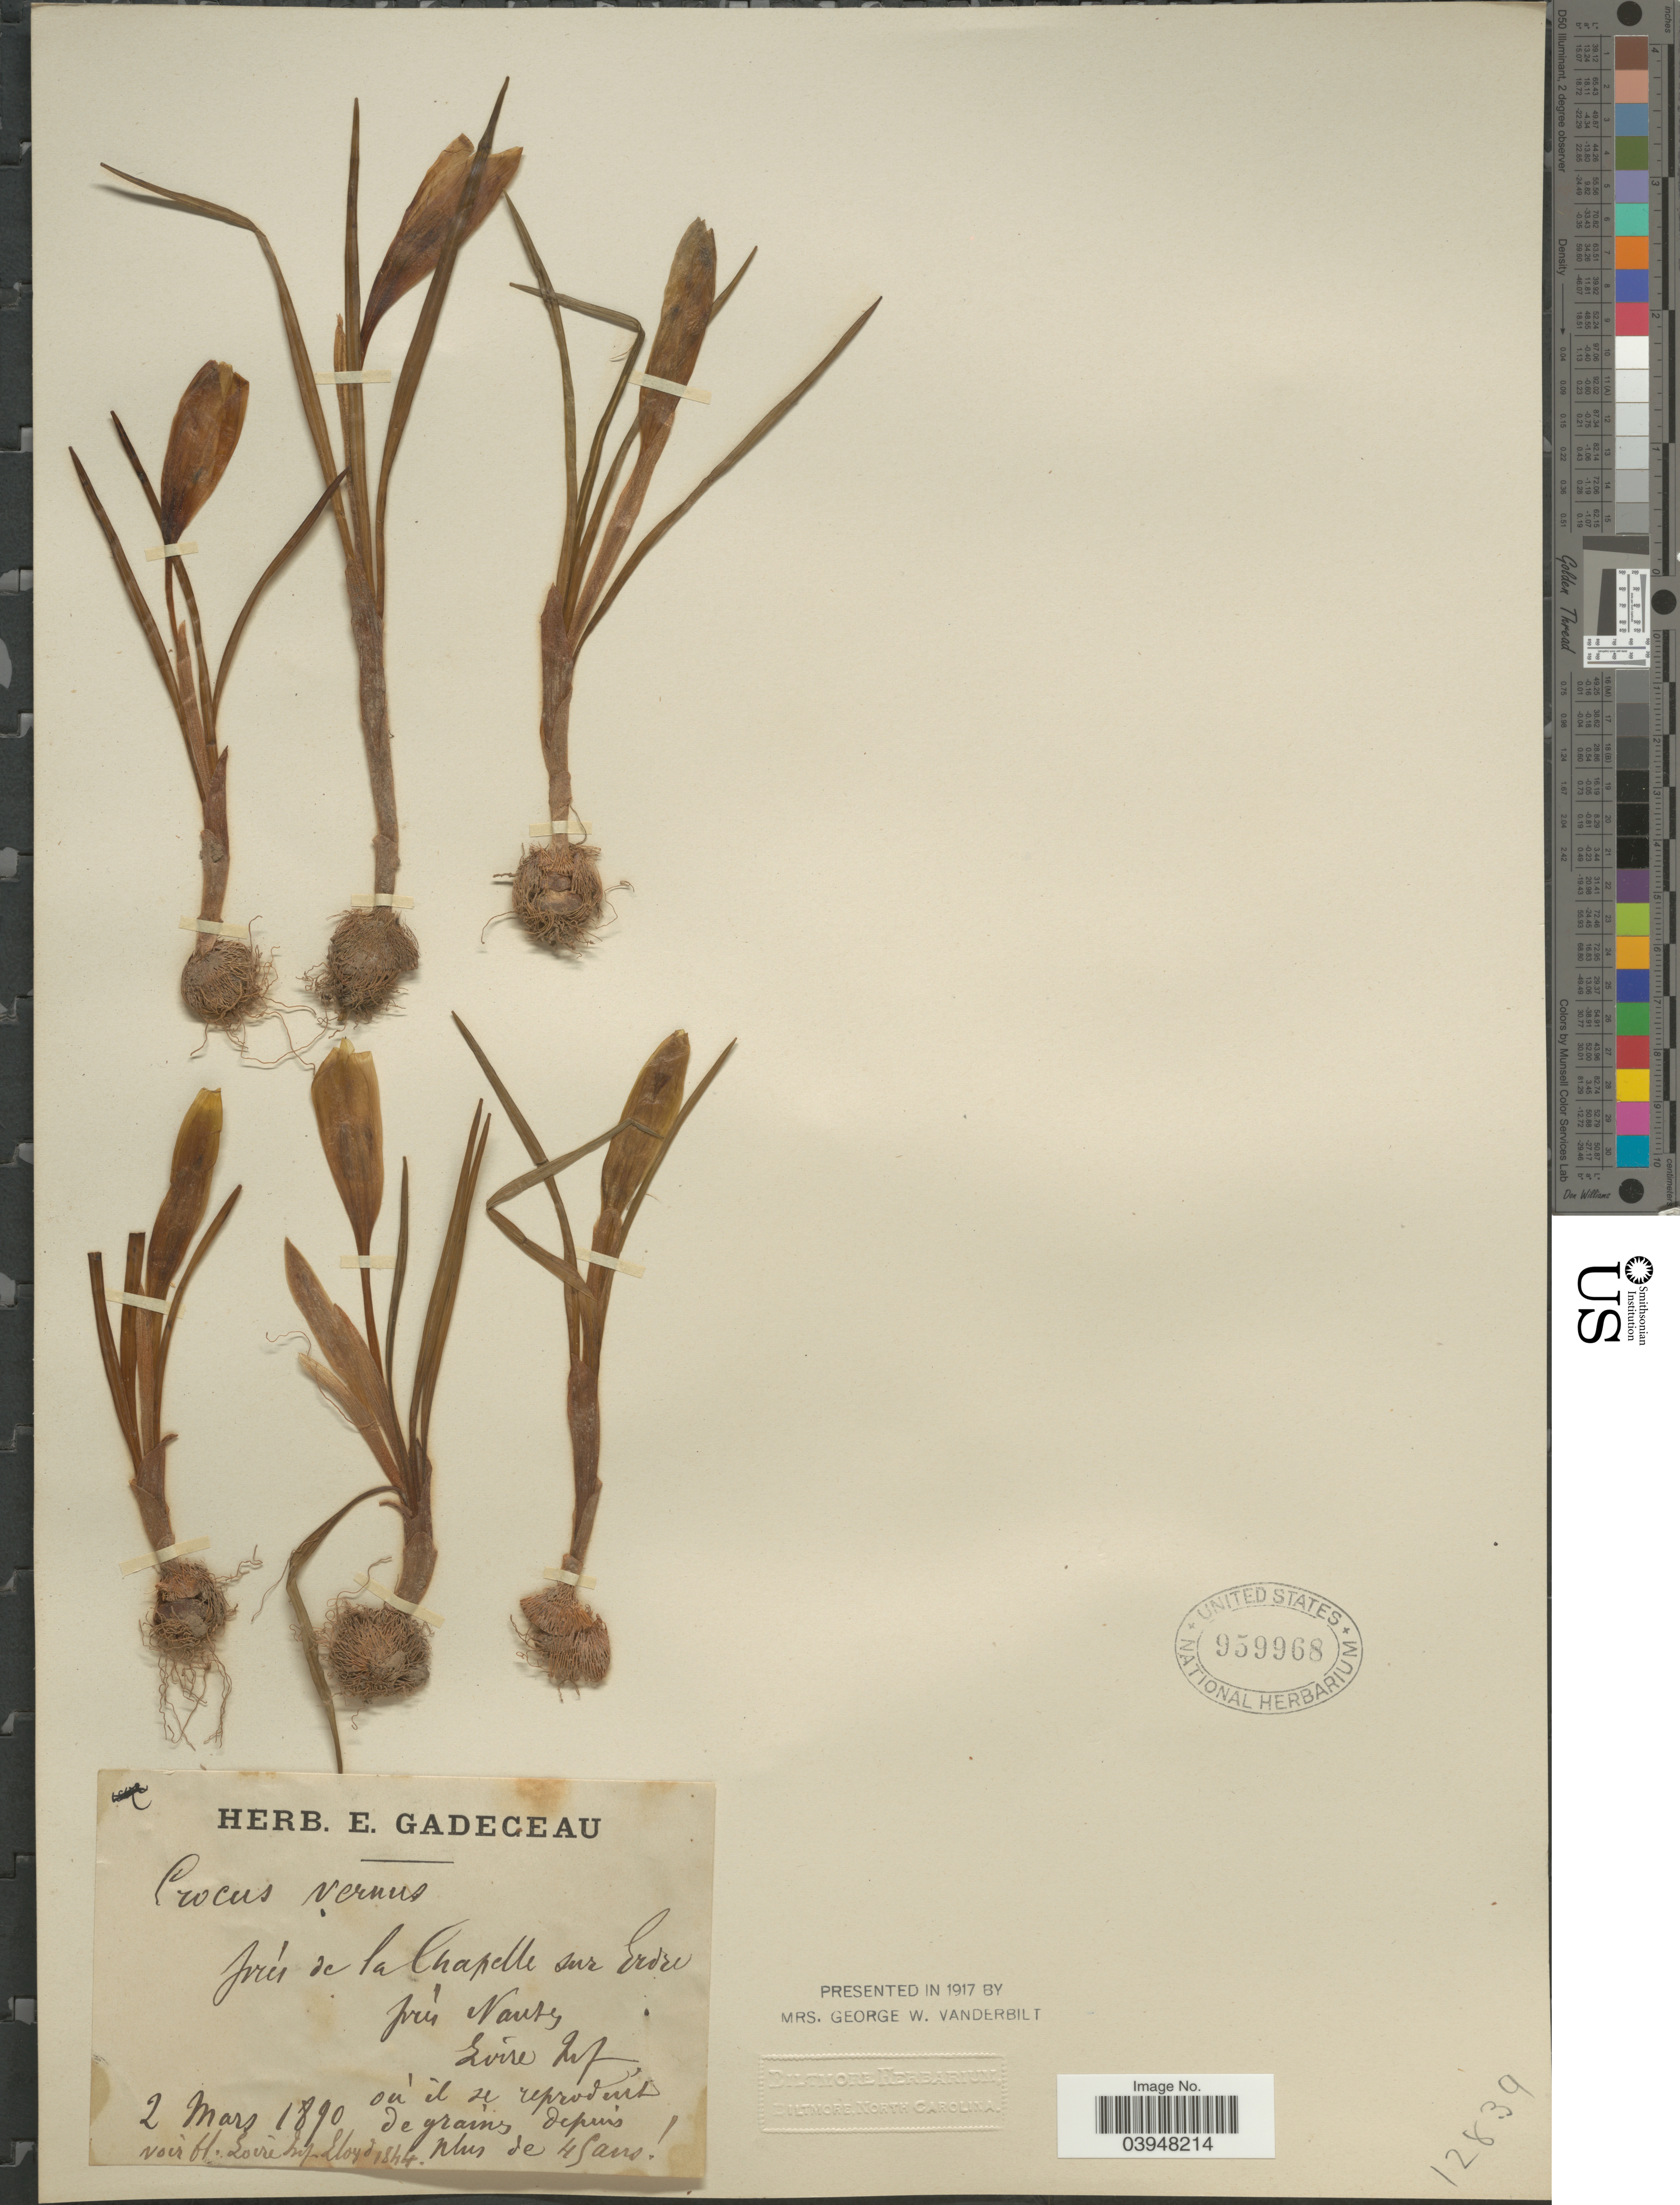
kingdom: Plantae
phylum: Tracheophyta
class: Liliopsida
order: Asparagales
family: Iridaceae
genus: Crocus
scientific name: Crocus vernus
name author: Hill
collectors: Ex Herb. E. Gadeceau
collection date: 1890-03-02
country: France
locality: Prés de la Chapelle sur Erdre prés Nauvay Loire Haut.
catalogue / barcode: US 959968